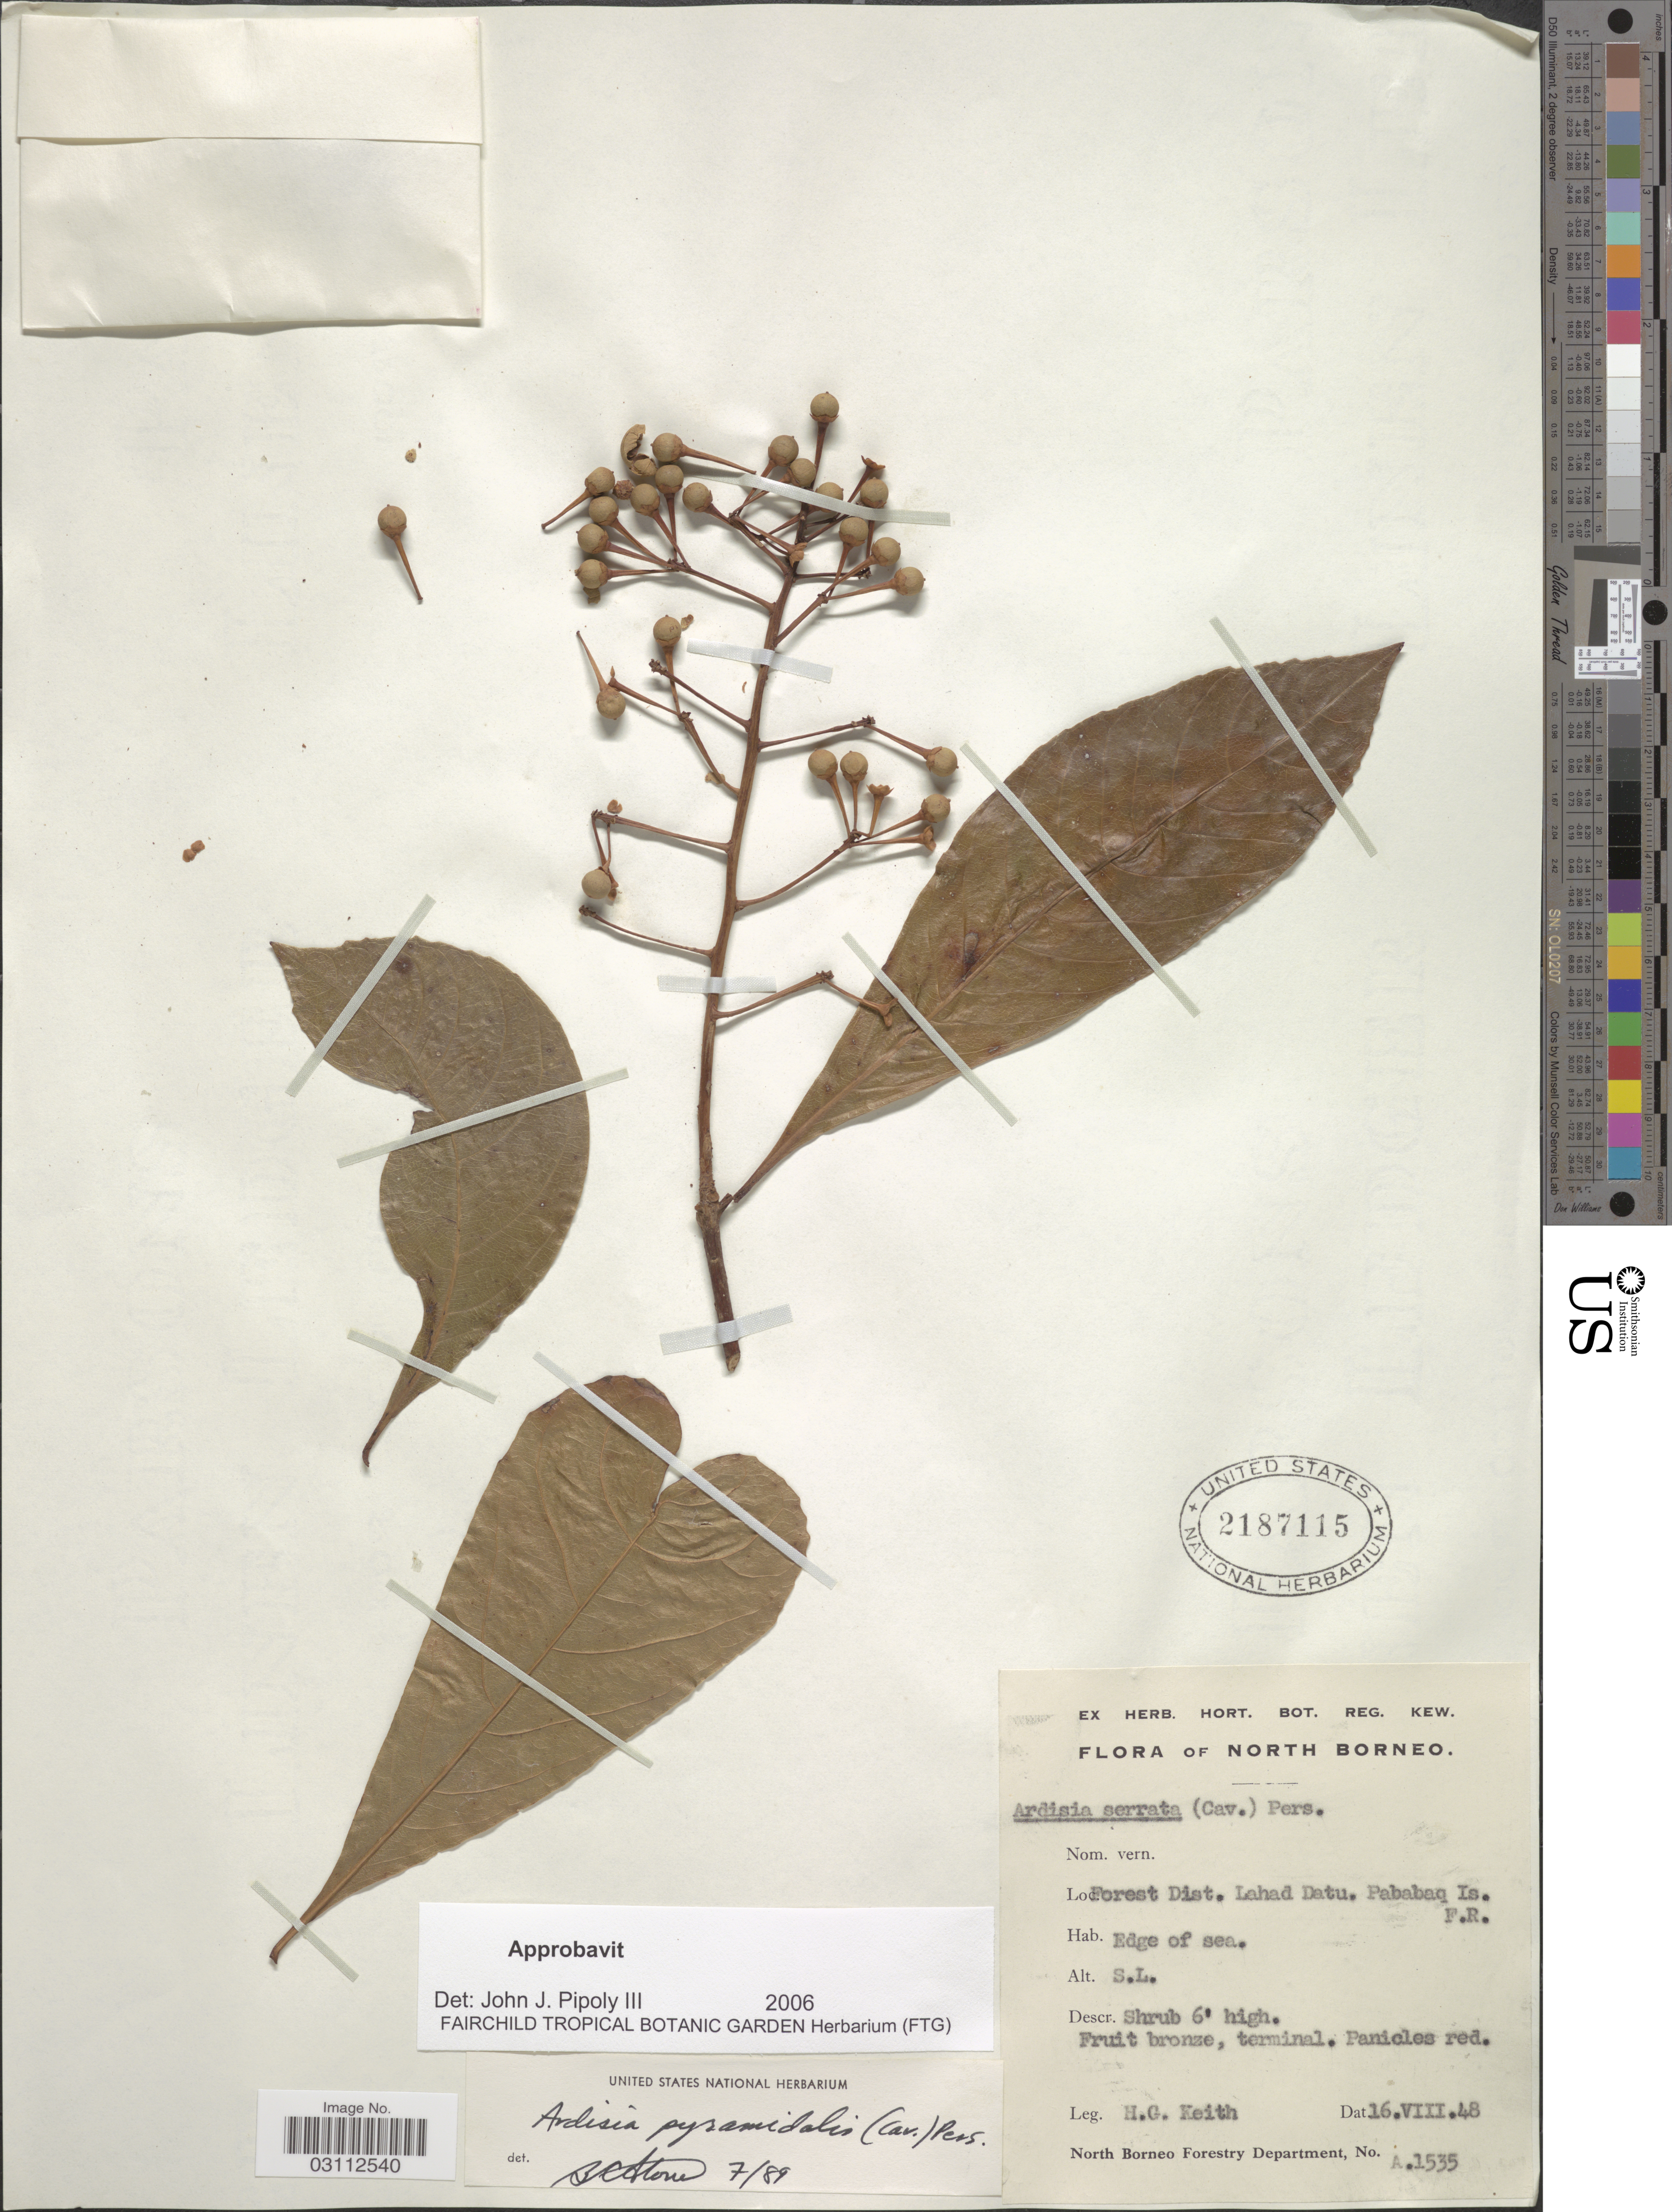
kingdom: Plantae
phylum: Tracheophyta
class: Magnoliopsida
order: Ericales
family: Primulaceae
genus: Ardisia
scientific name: Ardisia pyramidalis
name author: (Cav.) Pers.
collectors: H. Keith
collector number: A1535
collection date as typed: Transcribed d/m/y: 16/8/48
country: Malaysia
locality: North Borneo. Forest Dist. Lahad Datu. Pababaq Is. F.R.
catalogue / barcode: US 2187115